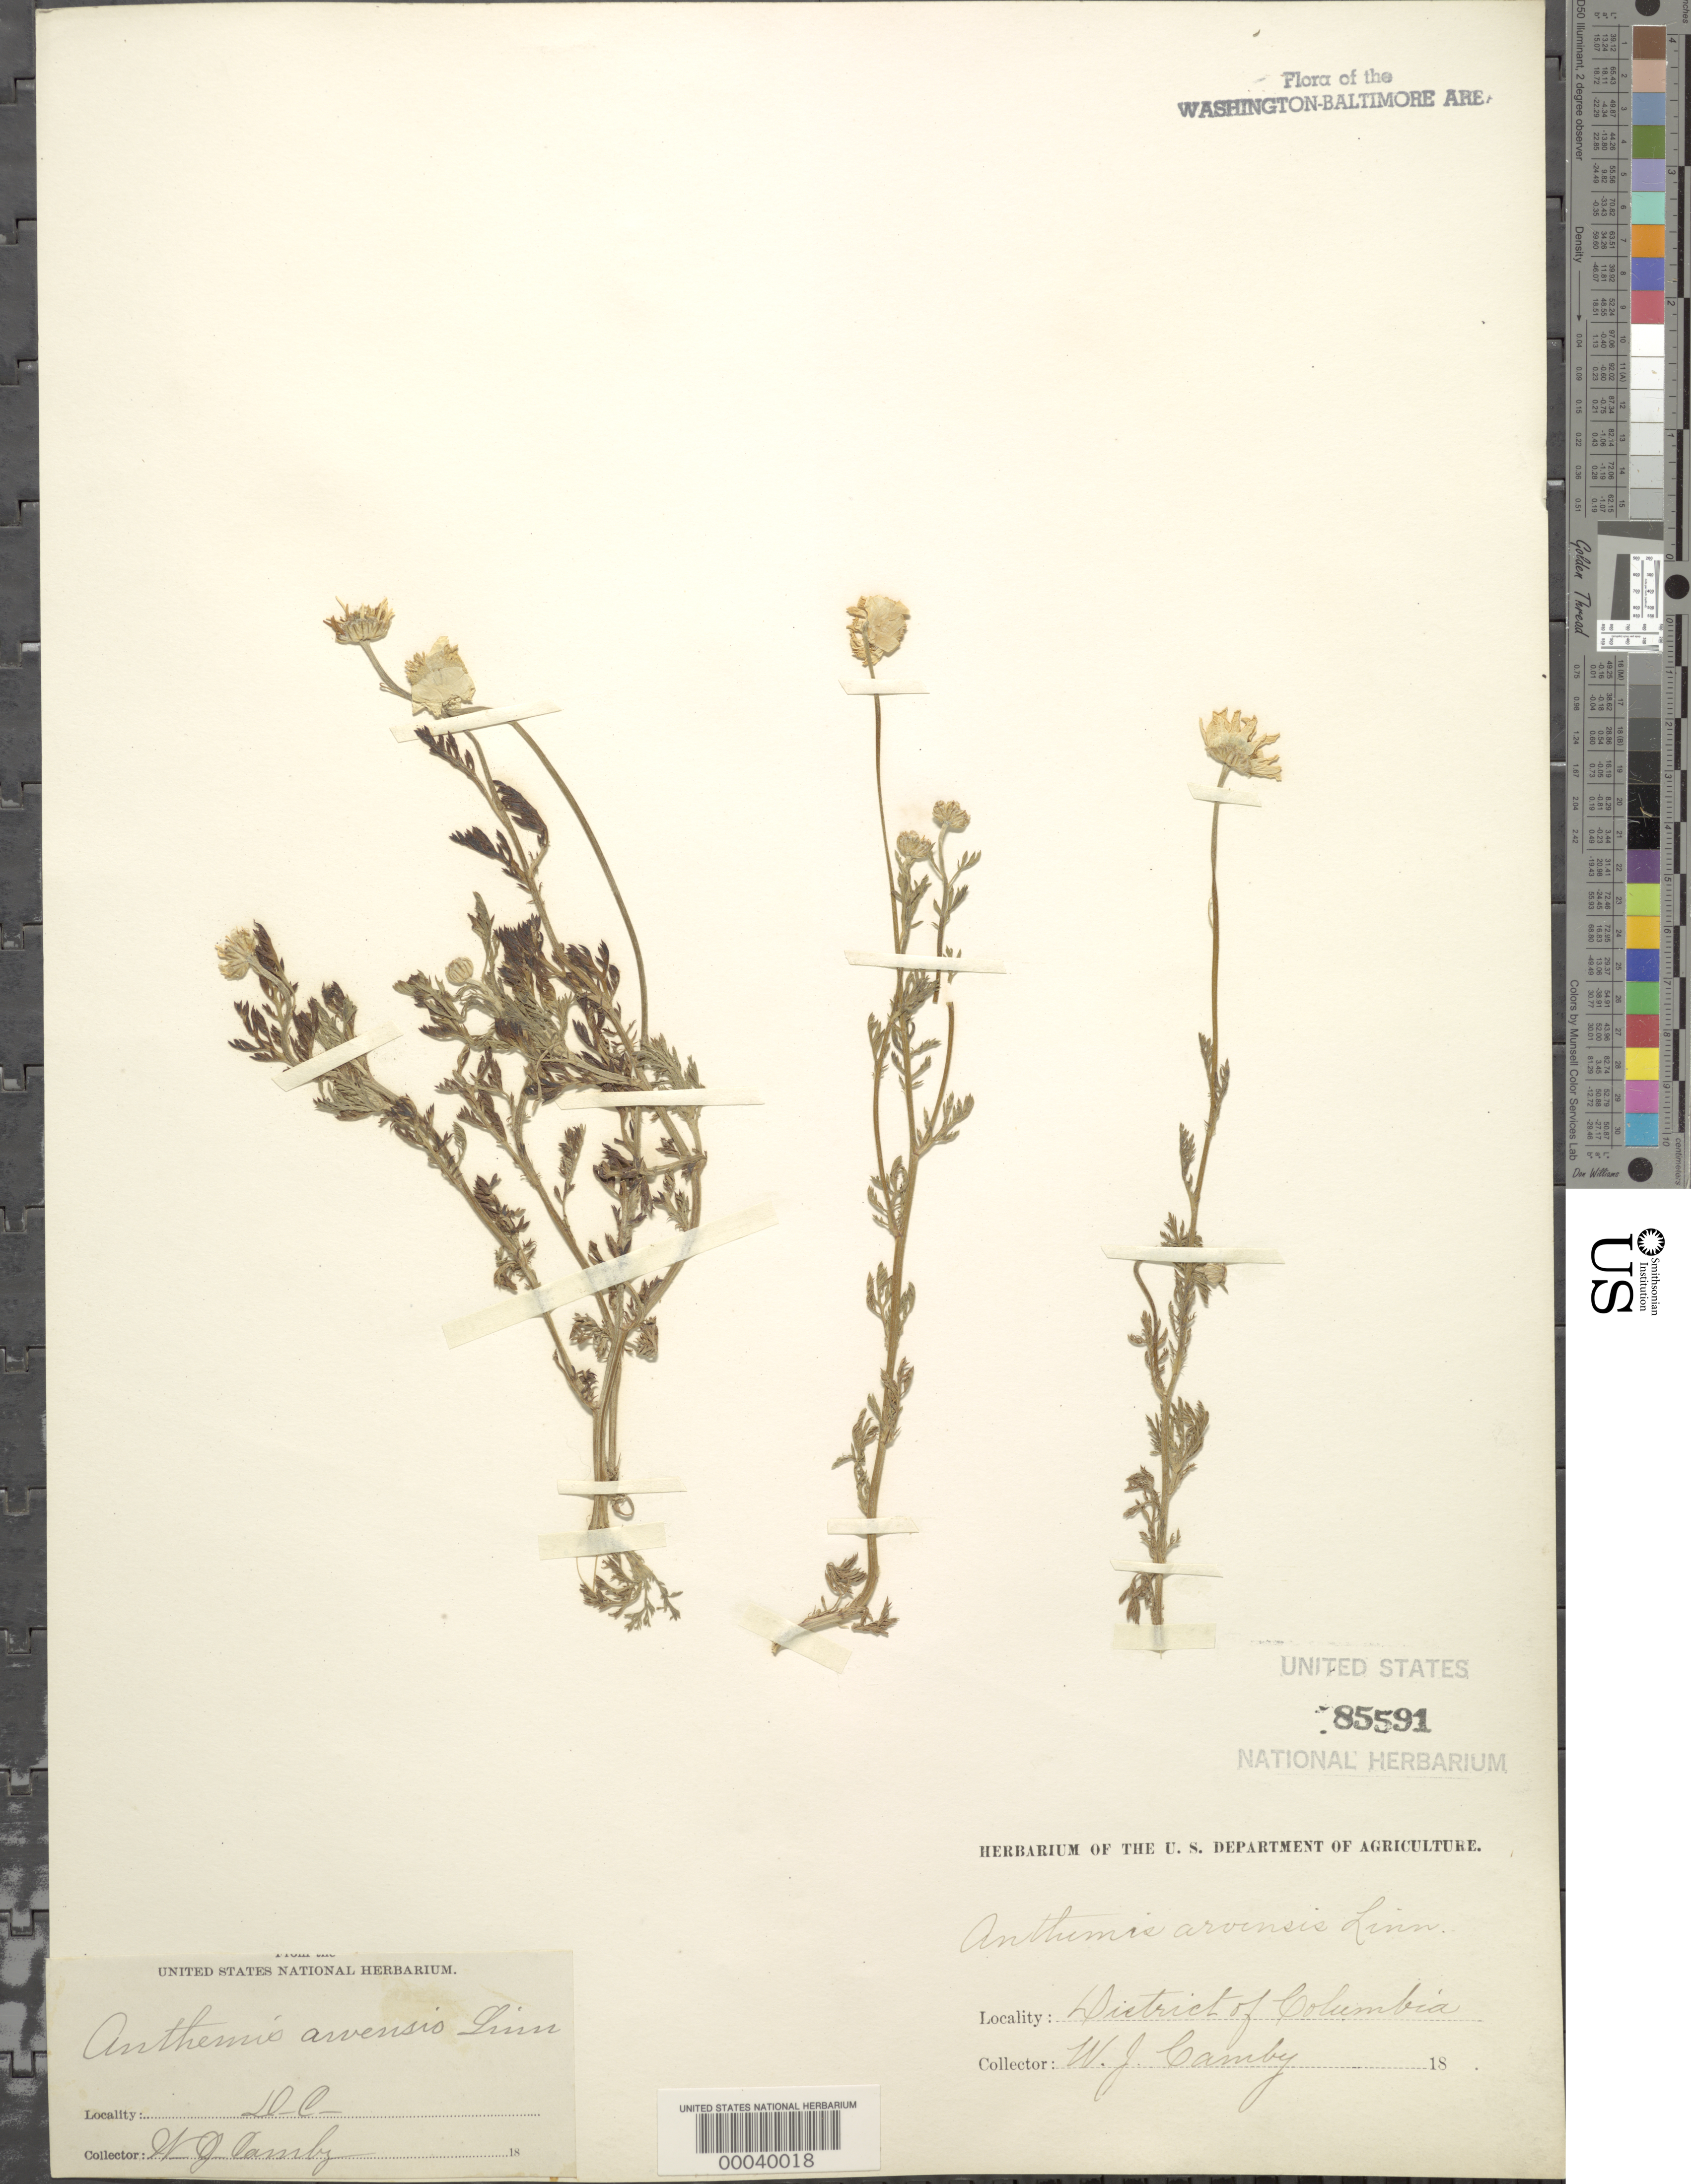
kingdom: Plantae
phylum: Tracheophyta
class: Magnoliopsida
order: Asterales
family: Asteraceae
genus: Anthemis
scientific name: Anthemis arvensis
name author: L.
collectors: W. Camby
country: United States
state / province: District of Columbia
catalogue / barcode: US 85591